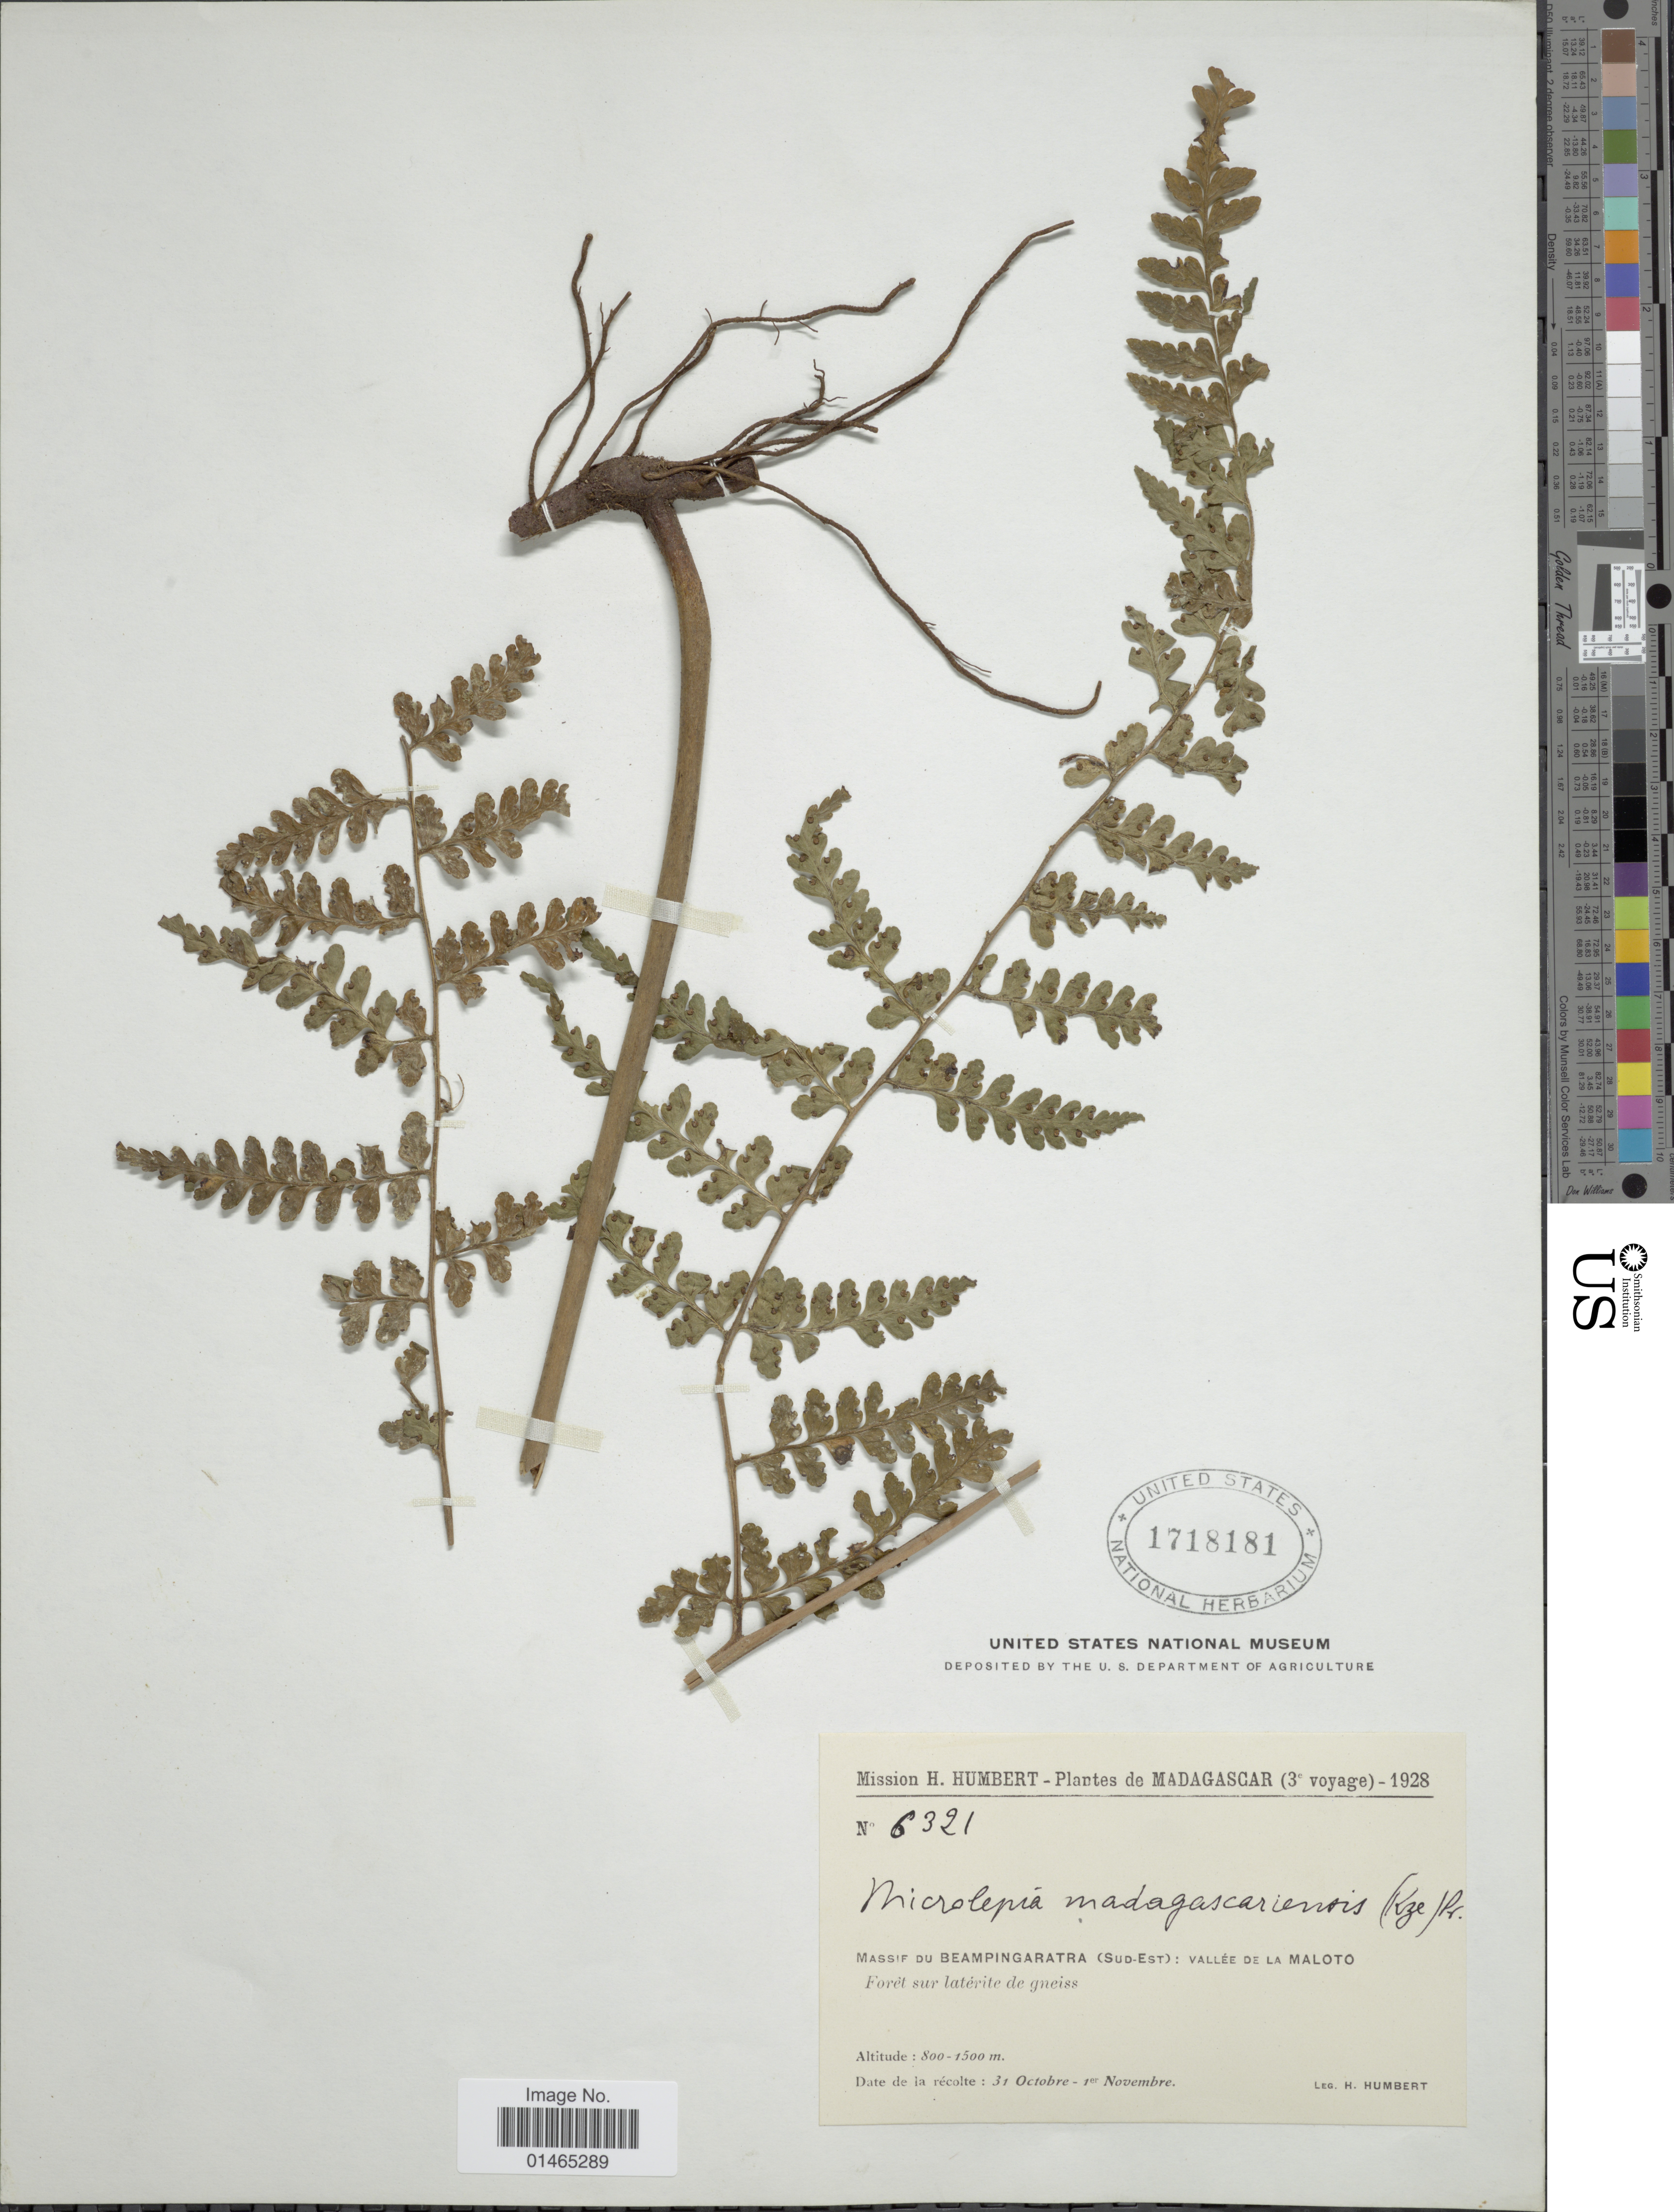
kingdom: Plantae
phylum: Tracheophyta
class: Polypodiopsida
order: Polypodiales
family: Dennstaedtiaceae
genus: Dennstaedtia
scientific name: Dennstaedtia madagascariensis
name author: (Kunze) Tardieu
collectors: H. Humbert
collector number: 6321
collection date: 1928-10-31/1928-11-01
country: Madagascar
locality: Massif du Beampingaratra (Sud-Est): Vallée de la Maloto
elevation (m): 800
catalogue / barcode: US 1718181